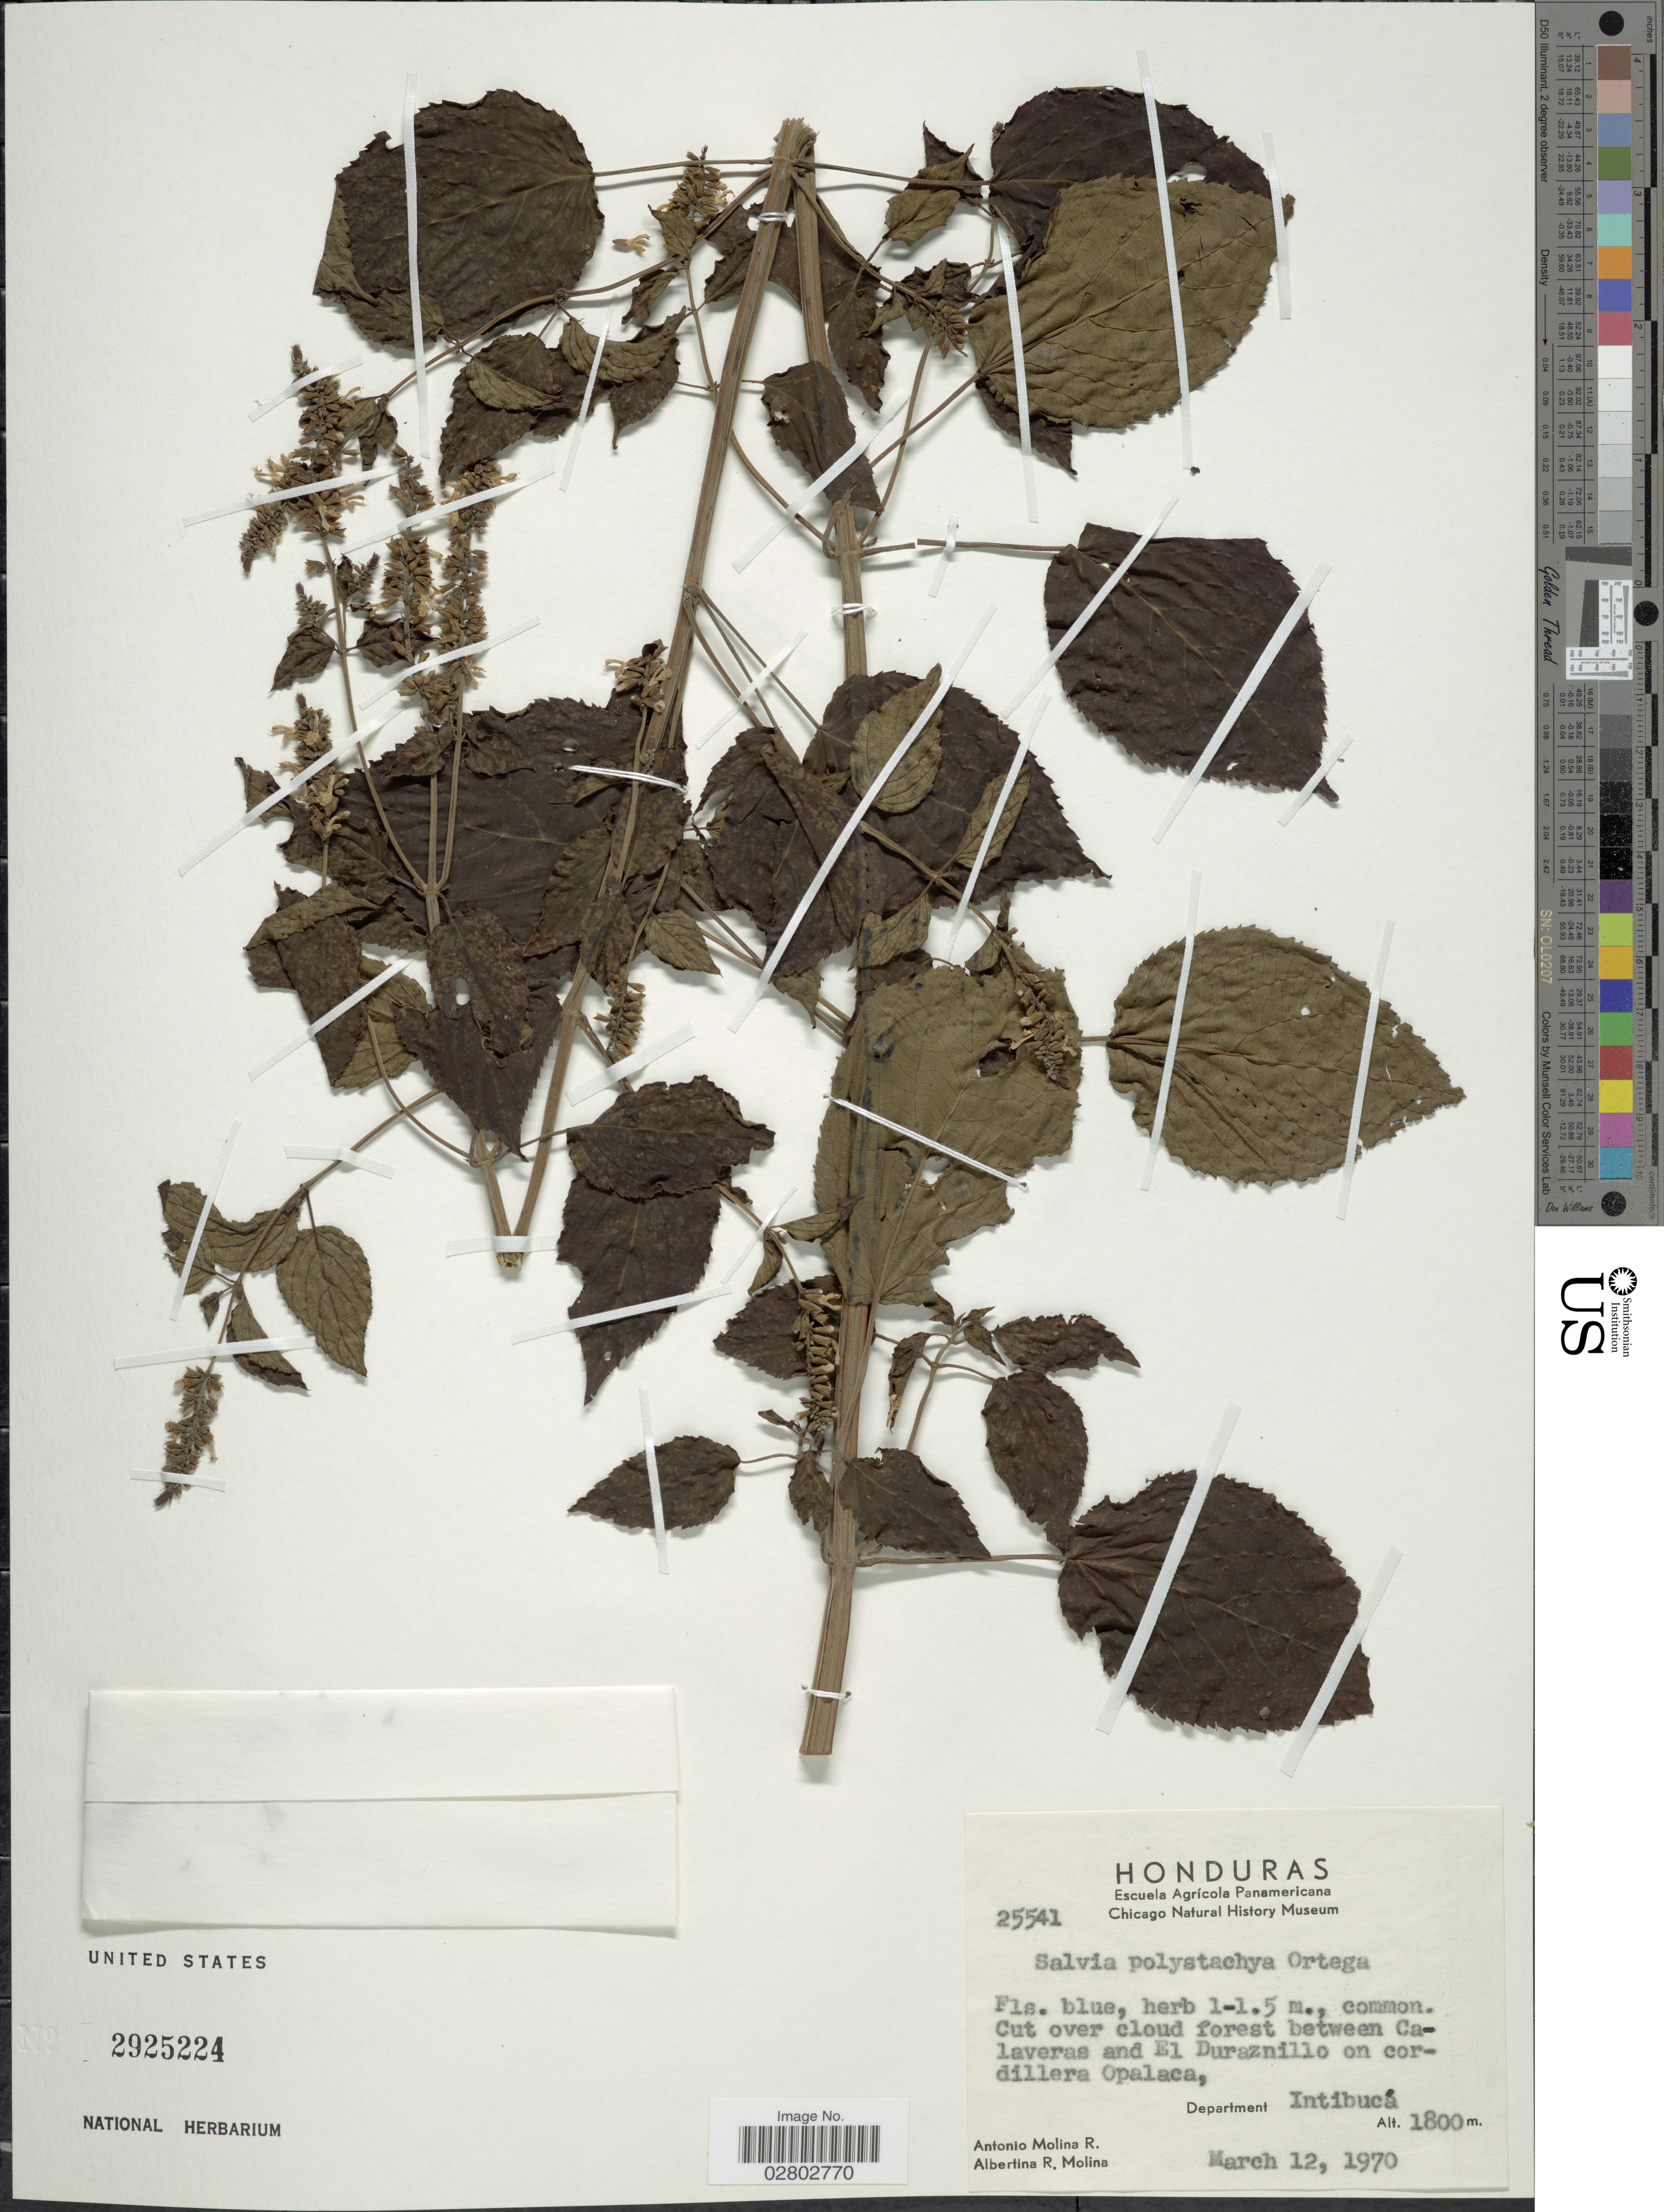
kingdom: Plantae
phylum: Tracheophyta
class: Magnoliopsida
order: Lamiales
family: Lamiaceae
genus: Salvia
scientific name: Salvia polystachya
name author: Cav.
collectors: A. Molina R. & A. R. Molina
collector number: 25541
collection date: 1970-03-12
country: Honduras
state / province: Intibuca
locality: Cut over cloud forest between Calaveras and El Duraznillo on Cordillera Opalaca, Department Intibucá.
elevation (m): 1800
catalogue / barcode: US 2925224